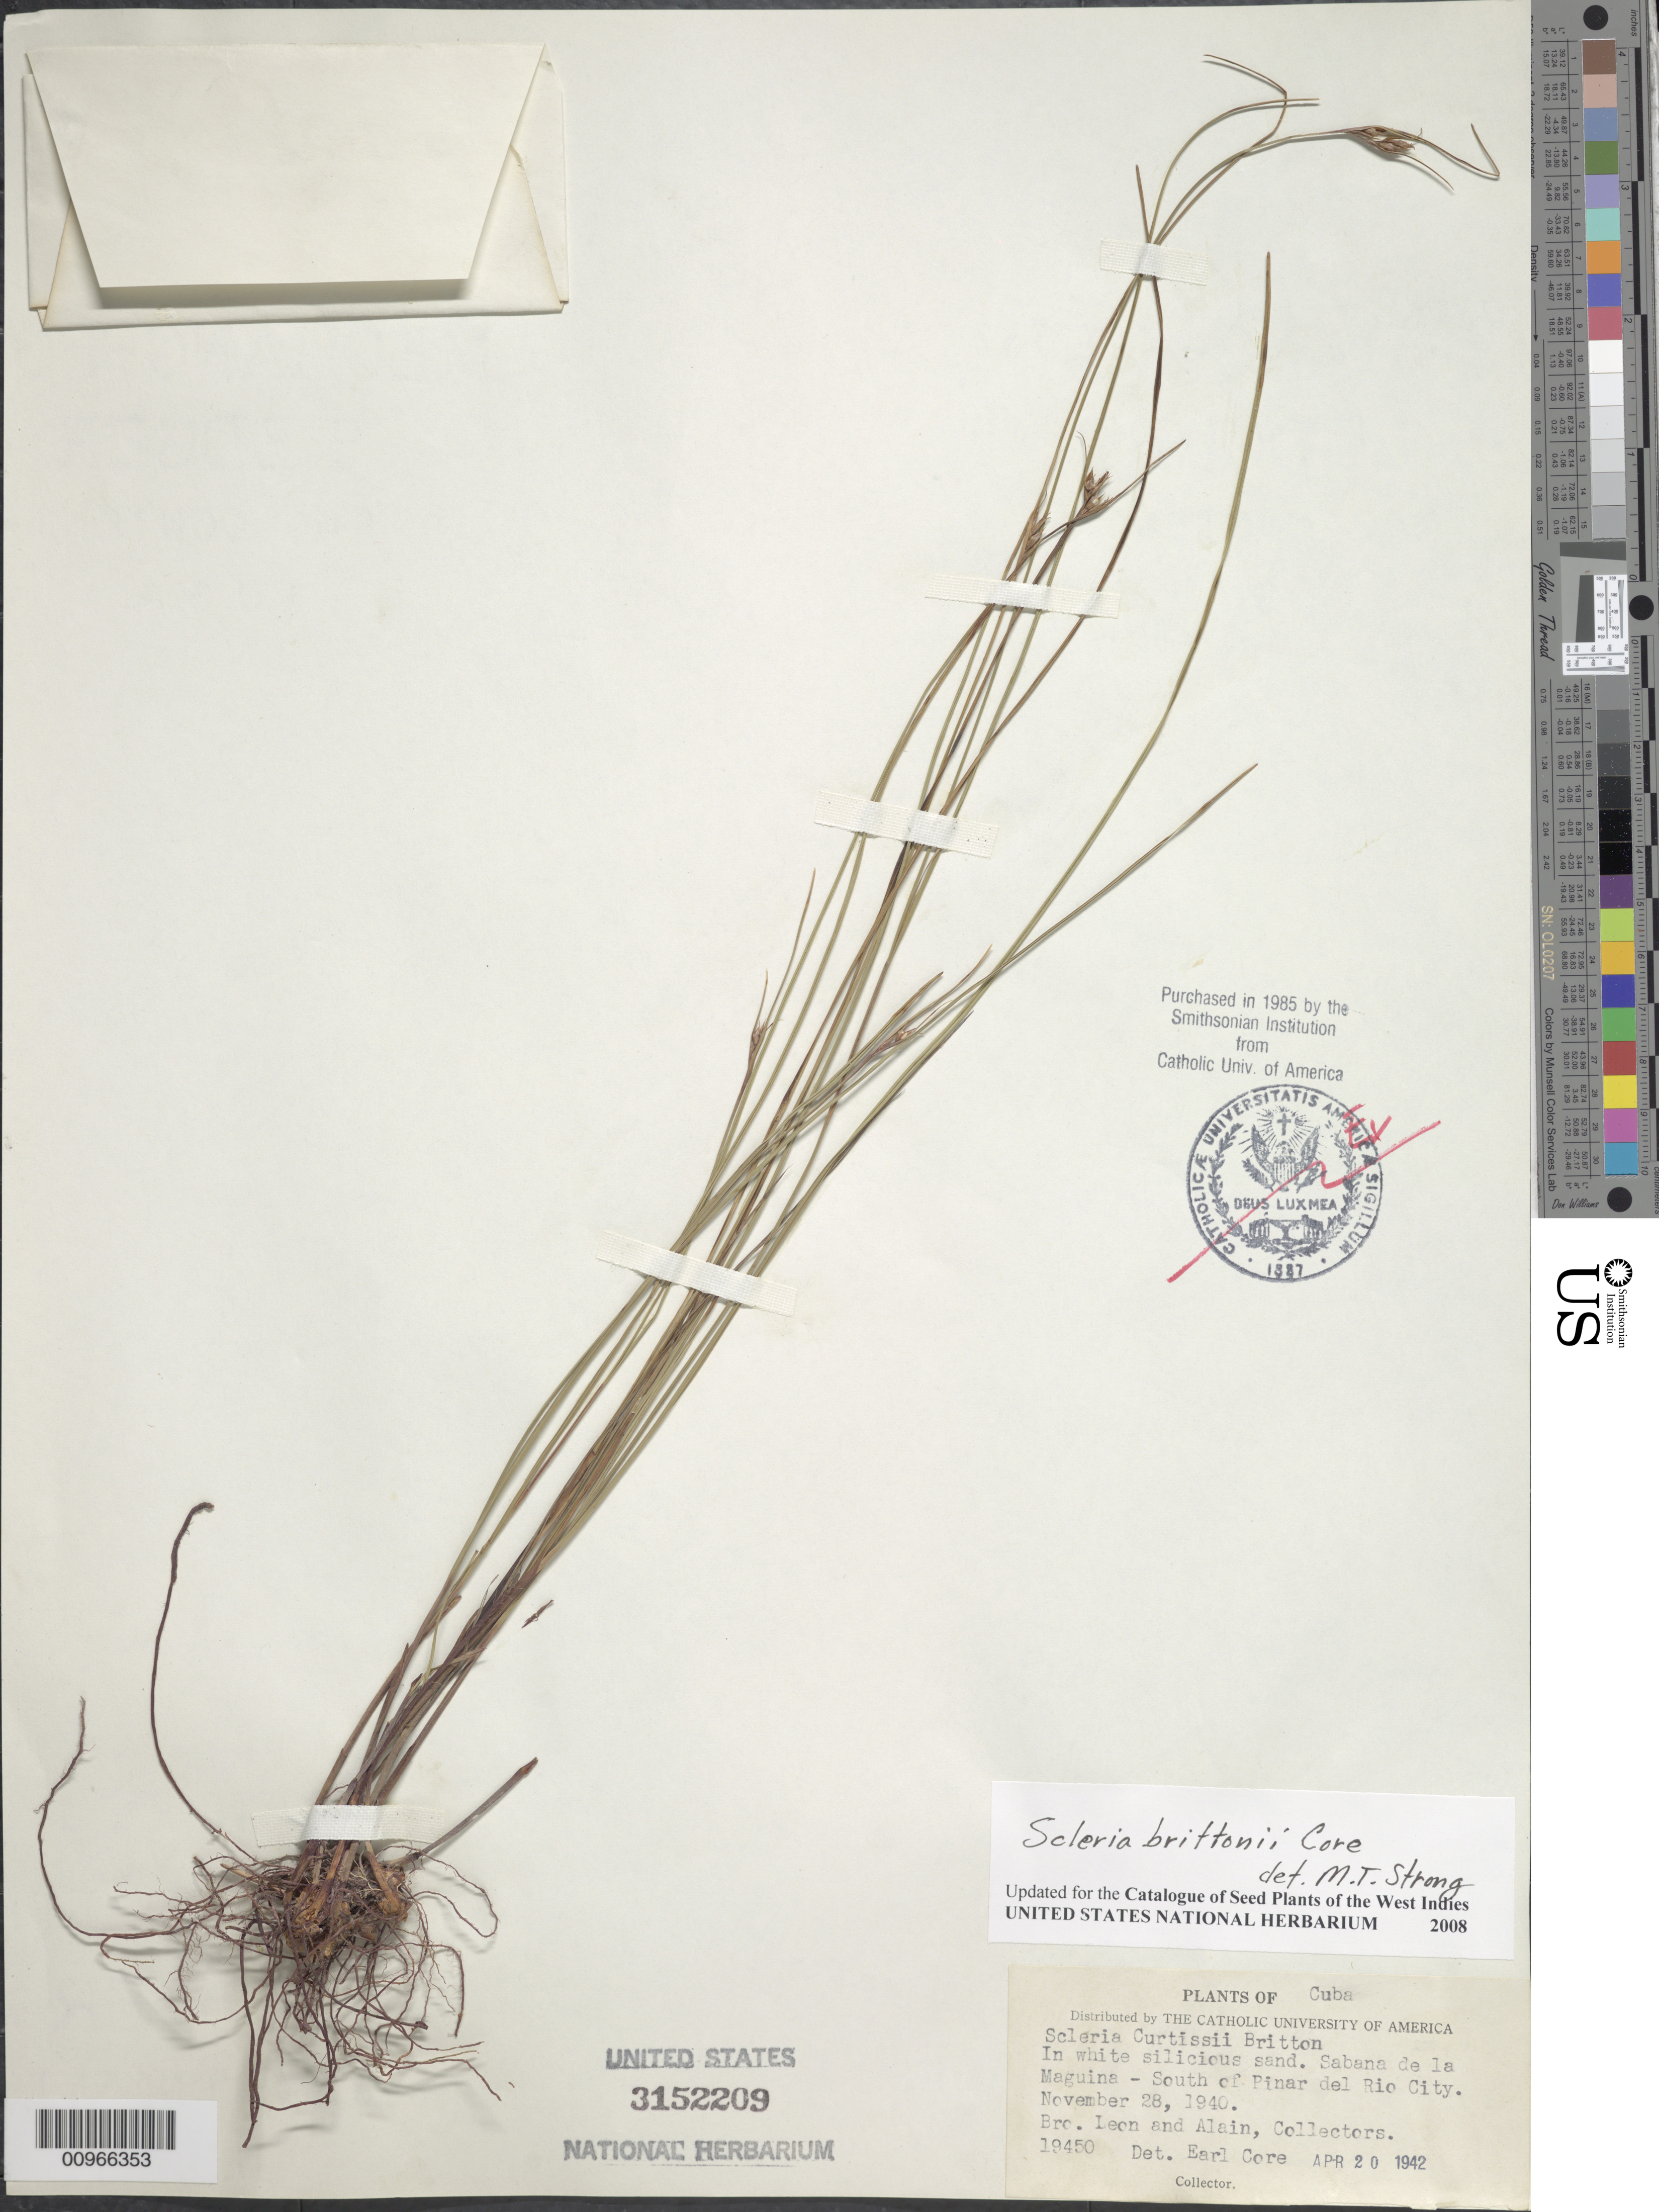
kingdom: Plantae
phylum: Tracheophyta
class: Liliopsida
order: Poales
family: Cyperaceae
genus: Scleria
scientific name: Scleria brittonii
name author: Core ex Small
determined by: Strong, M. T., (US), Smithsonian Institution - National Museum of Natural History (UNITED STATES)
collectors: Bro. León & A. H. Liogier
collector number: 19450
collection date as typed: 28 Nov 1940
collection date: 1940-11-28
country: Cuba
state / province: Pinar del Rio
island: Cuba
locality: Sabana de la Maguina, south of Pinar del Rio City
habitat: In white silicious sand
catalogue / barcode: US 3152209